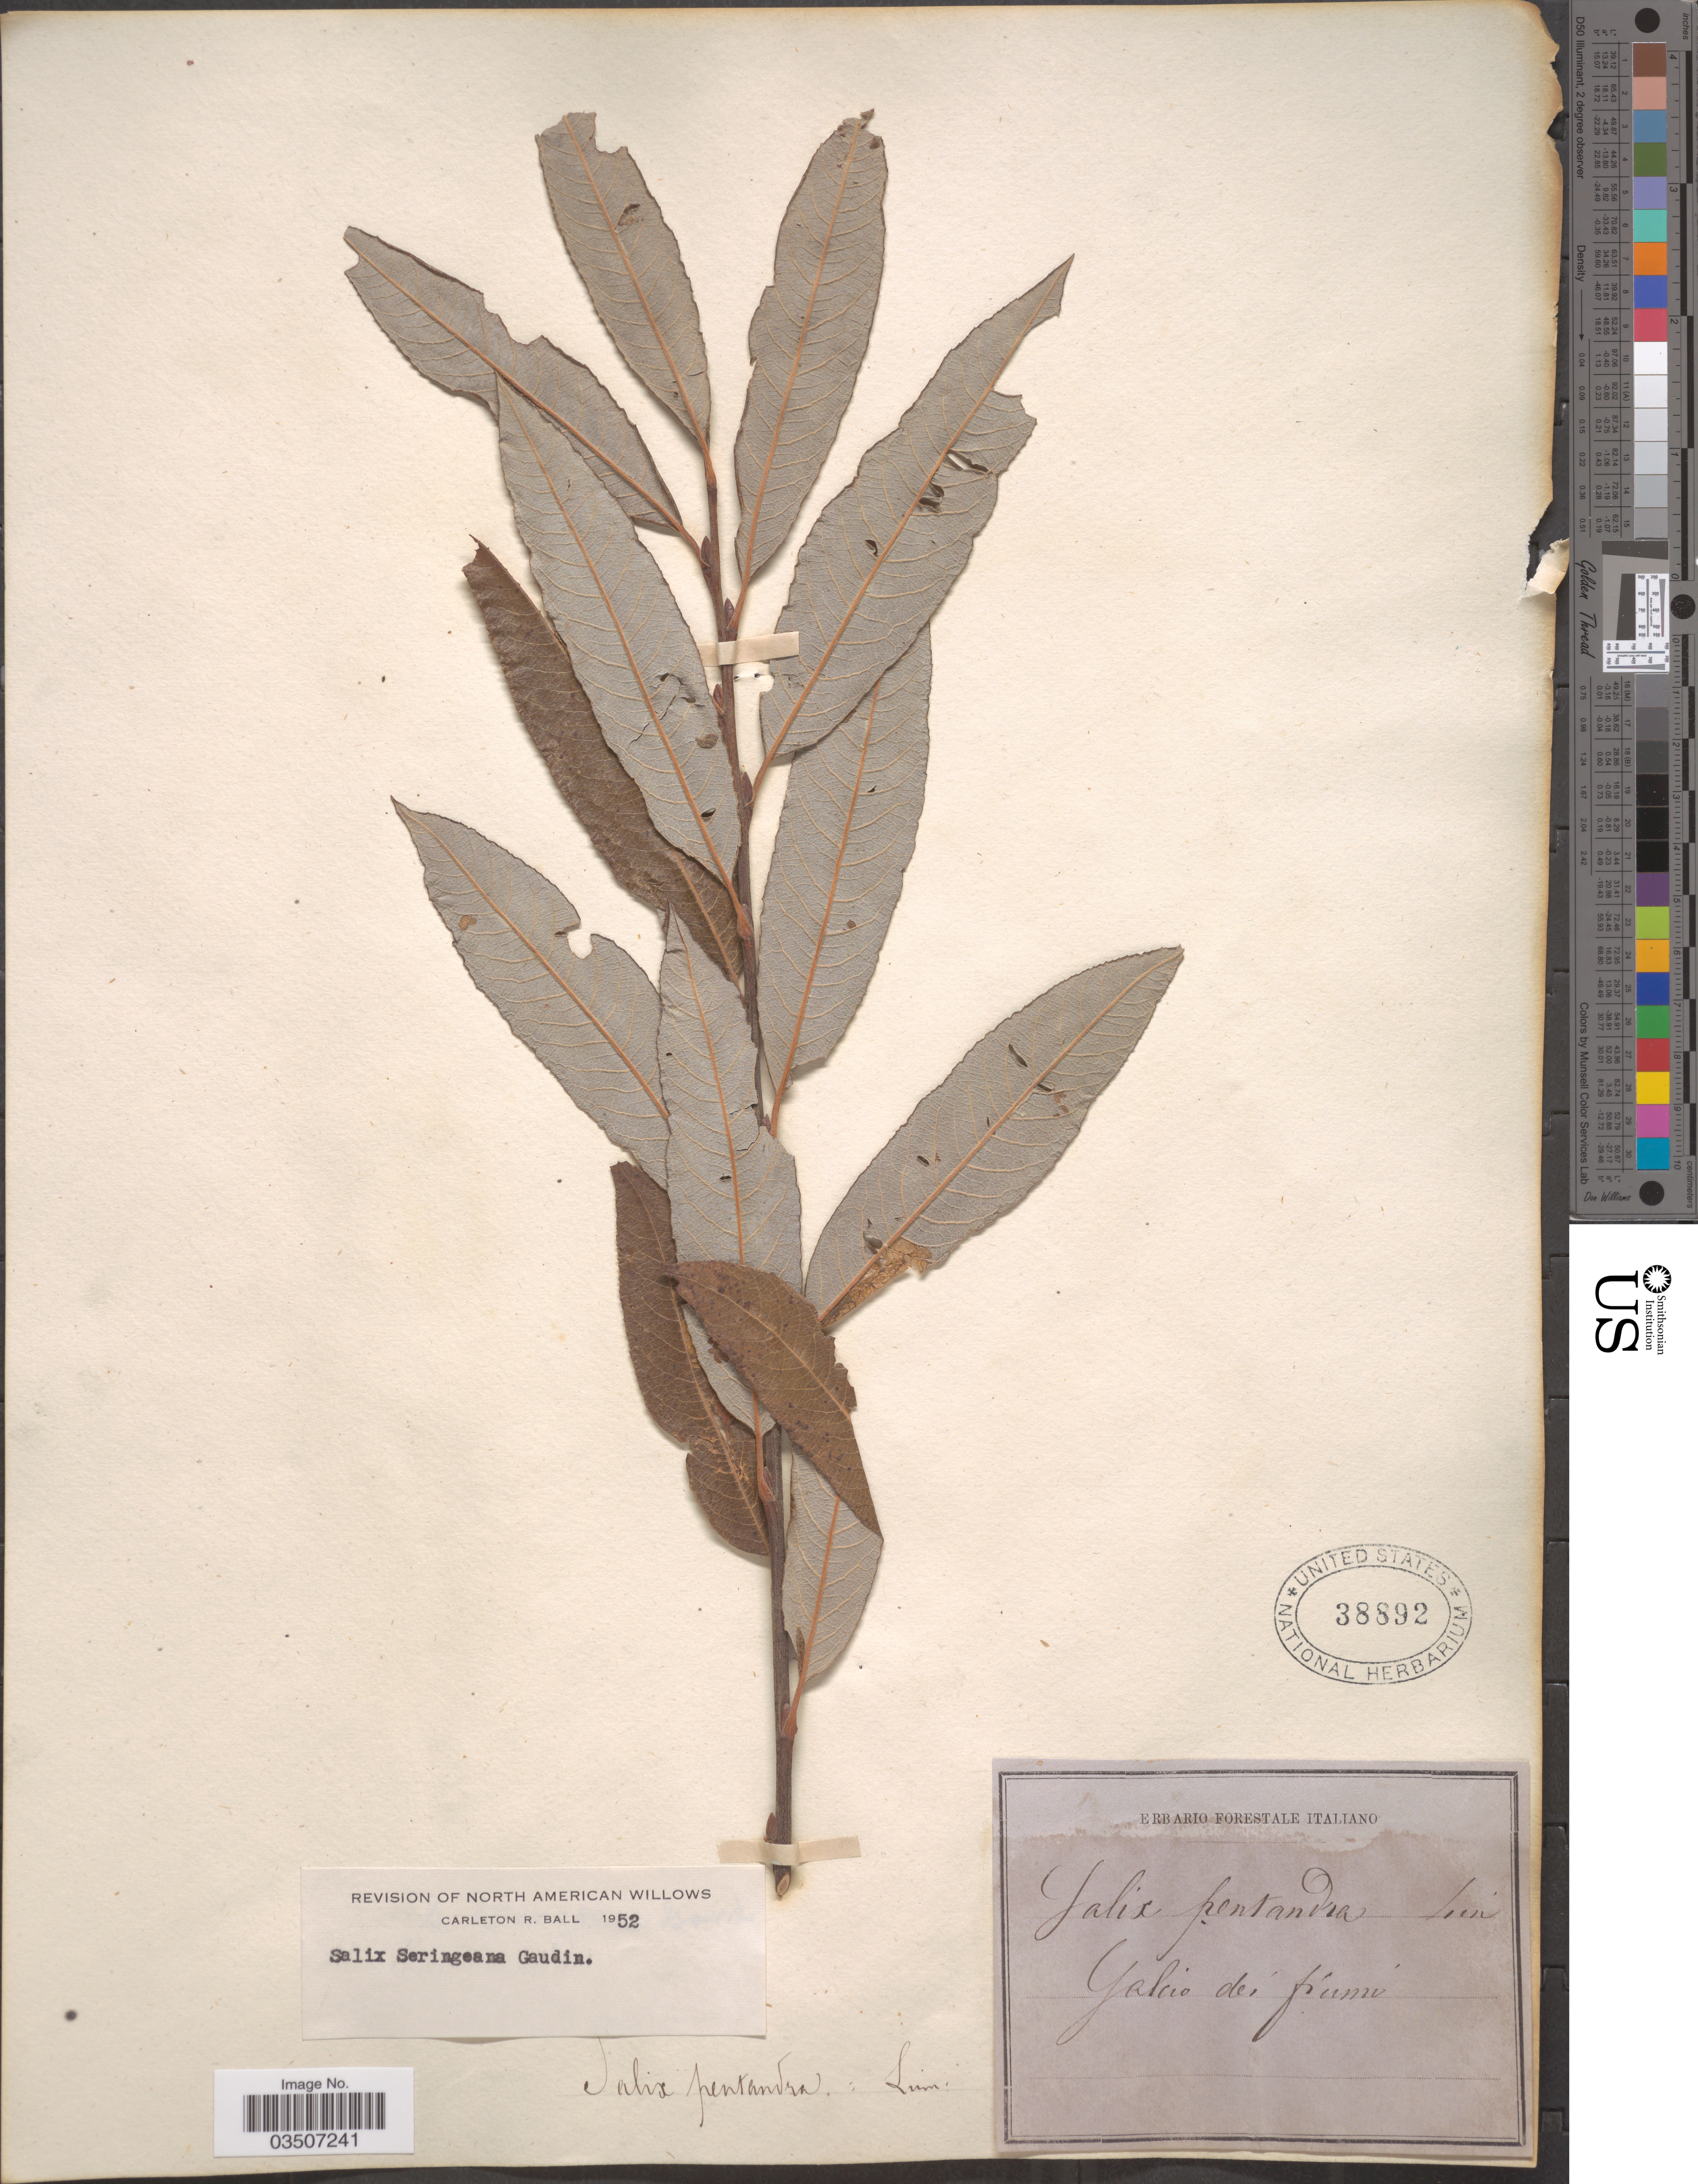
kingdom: Plantae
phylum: Tracheophyta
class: Magnoliopsida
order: Malpighiales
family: Salicaceae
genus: Salix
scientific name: Salix seringiana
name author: Gaudin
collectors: Ex herb. Forestale Italiano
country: Italy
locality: Gacio dei Jumi. [interpreted]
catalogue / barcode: US 38892